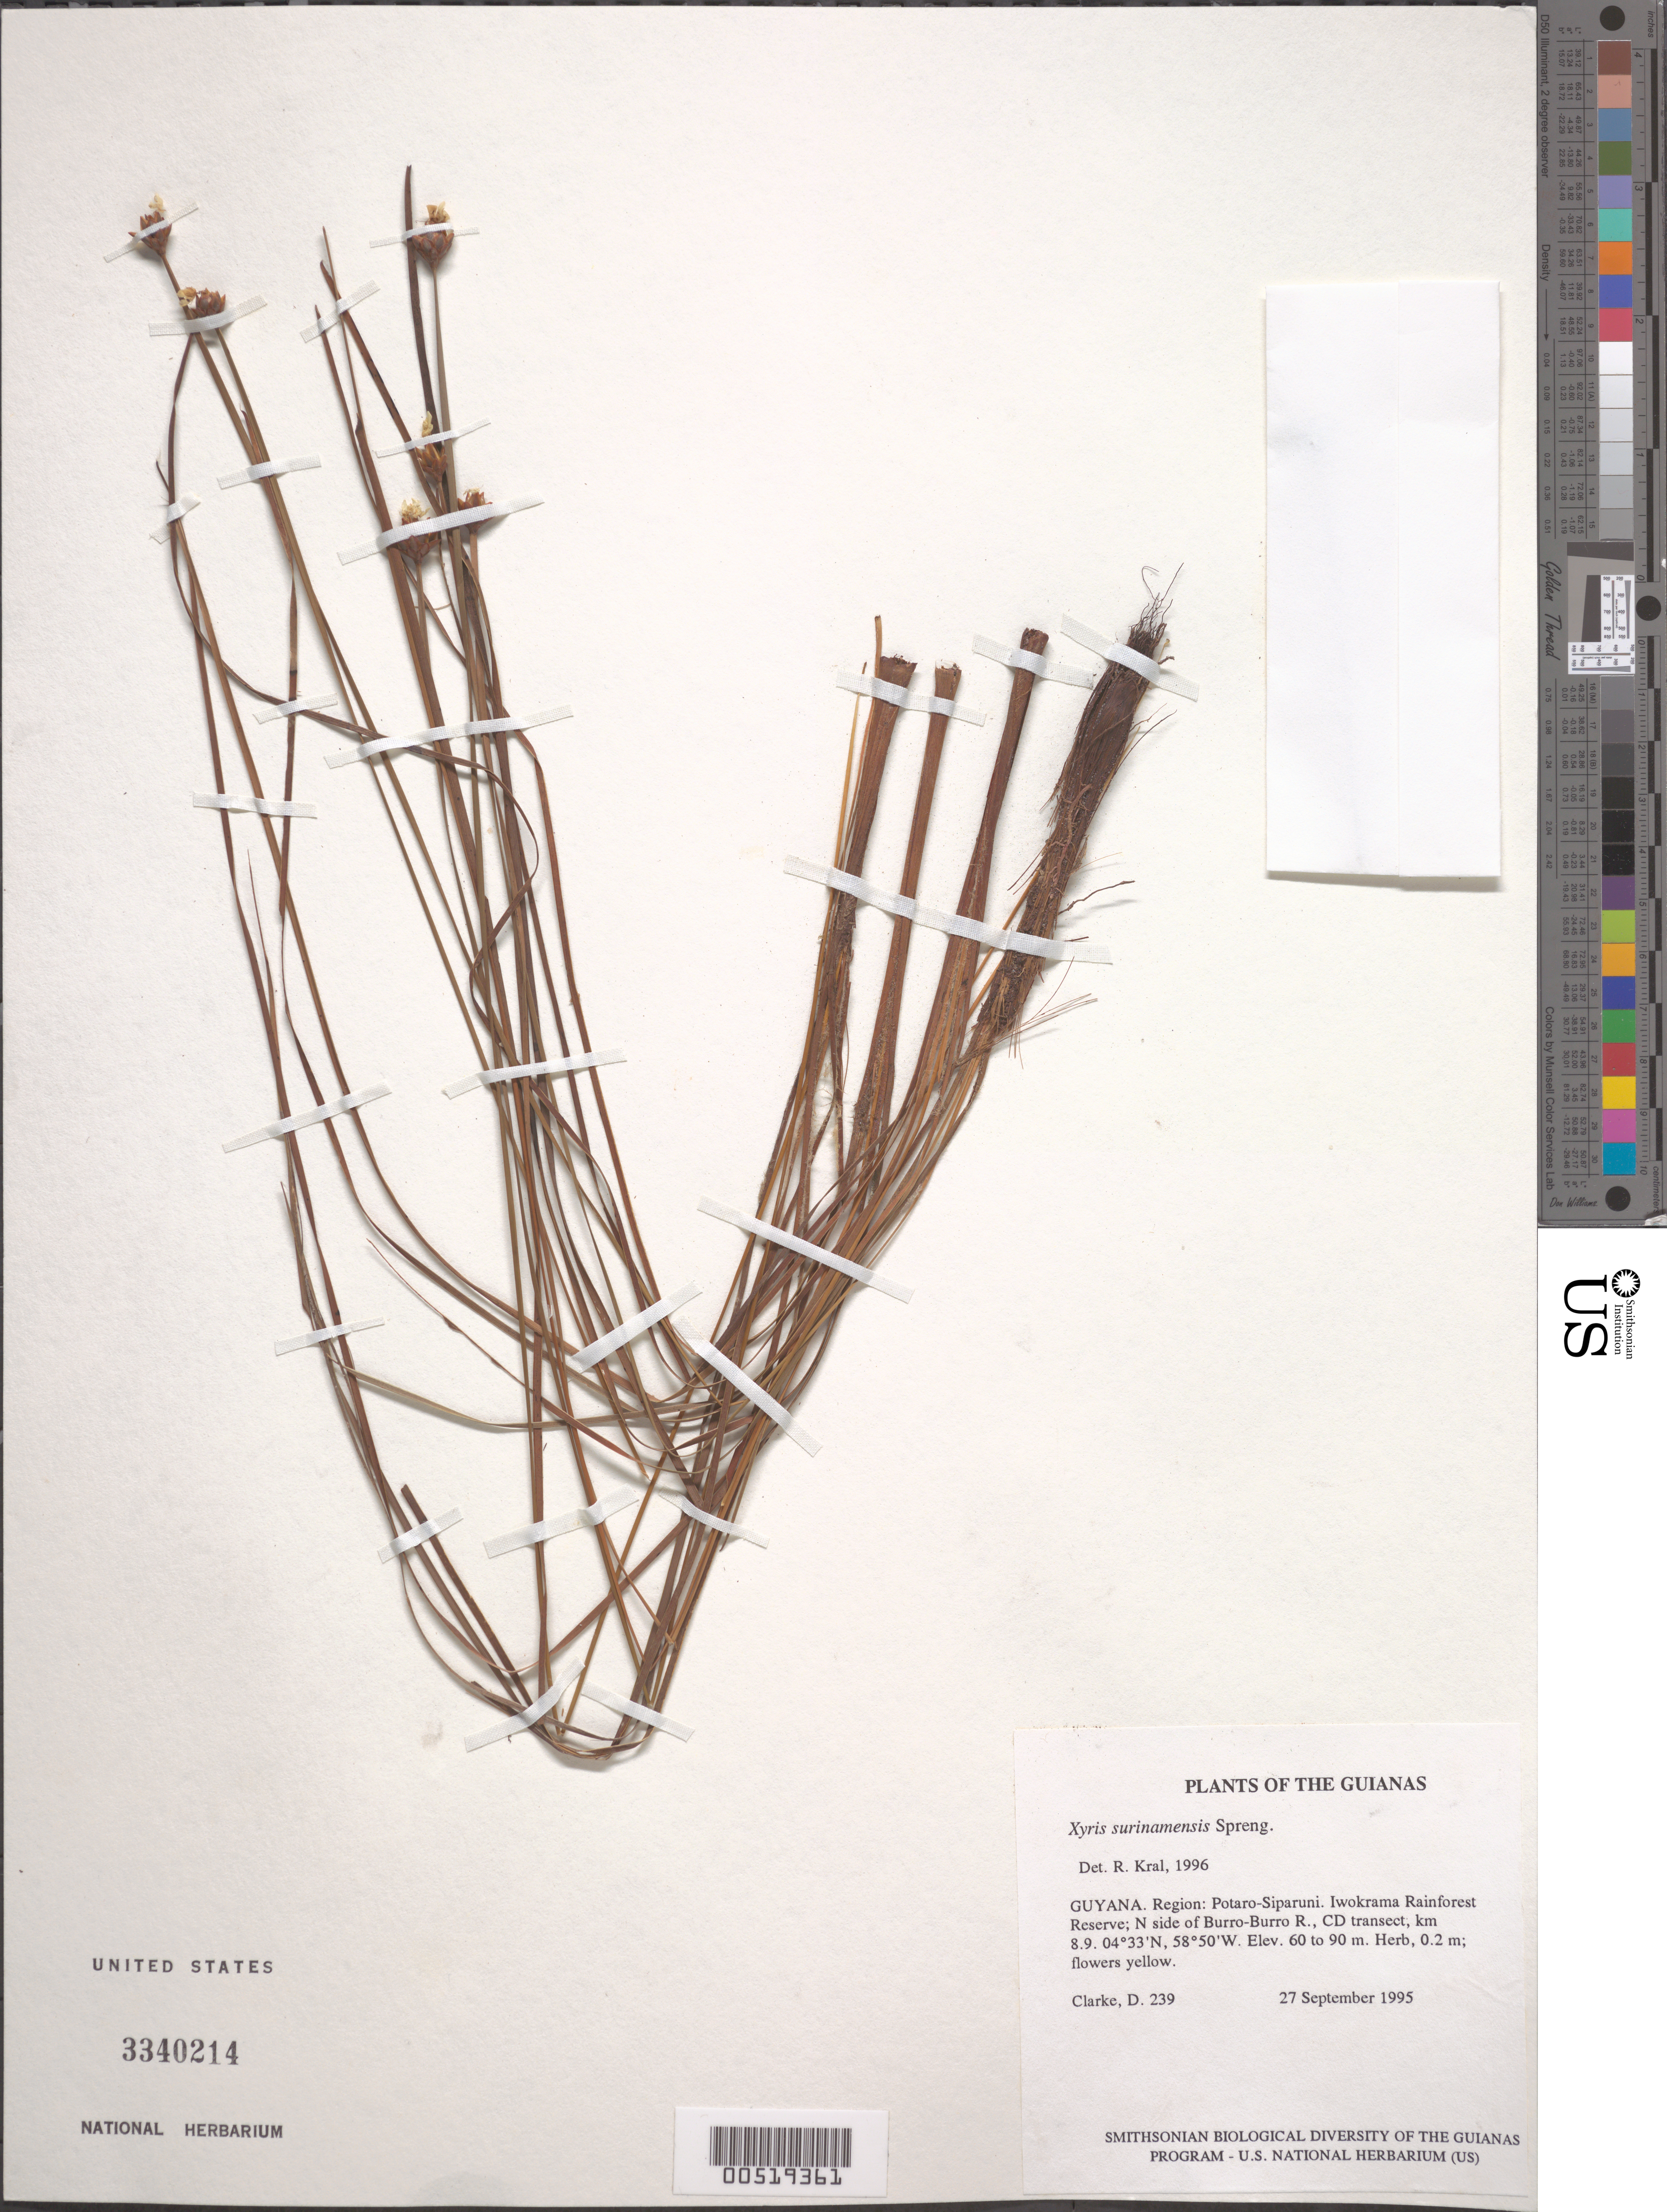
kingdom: Plantae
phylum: Tracheophyta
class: Liliopsida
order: Poales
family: Xyridaceae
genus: Xyris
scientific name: Xyris surinamensis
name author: A. Spreng.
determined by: Kral, Robert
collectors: H. D. Clarke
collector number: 239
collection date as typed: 27 September 1995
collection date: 1995-09-27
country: Guyana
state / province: Potaro-Siparuni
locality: Iwokrama Rainforest Reserve; N side of Burro-Burro R., CD transect, km 8.9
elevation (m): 60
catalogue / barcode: US 3340214